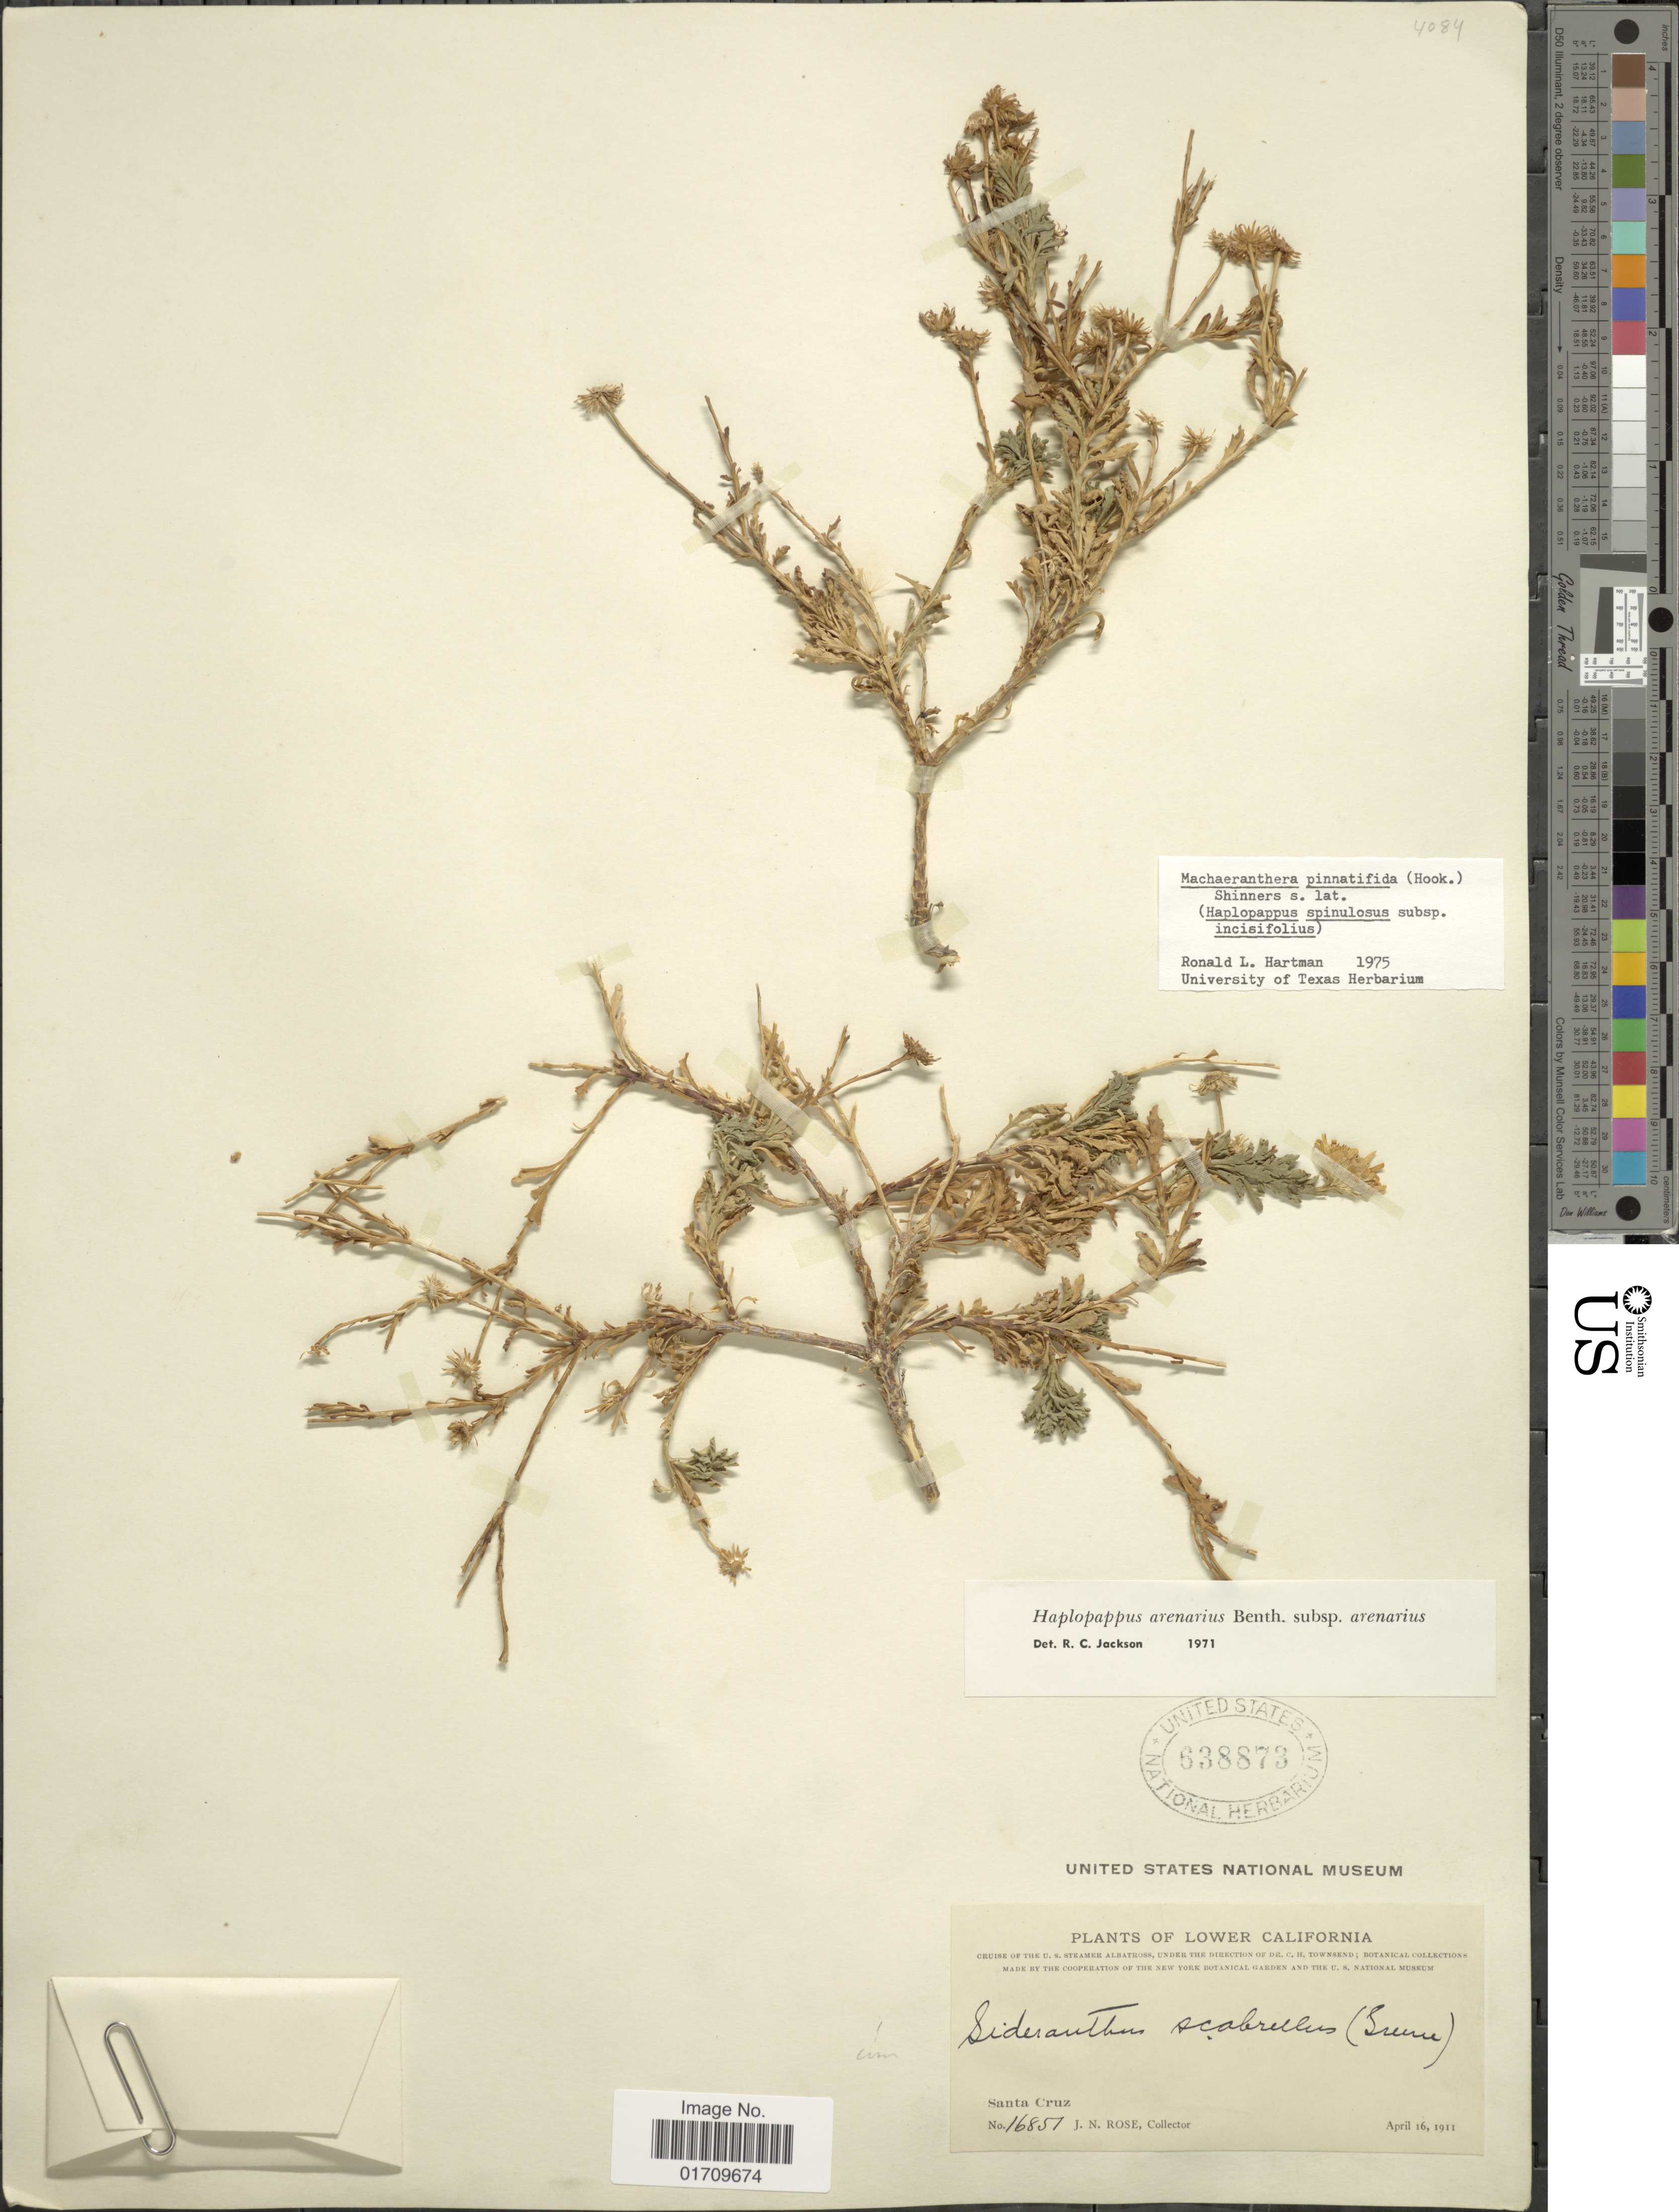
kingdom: Plantae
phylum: Tracheophyta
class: Magnoliopsida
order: Asterales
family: Asteraceae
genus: Machaeranthera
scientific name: Machaeranthera pinnatifida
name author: (Hook.) Shinners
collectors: J. N. Rose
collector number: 16851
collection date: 1911-04-16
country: Mexico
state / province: Baja California Sur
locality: Lower California, Santa Cruz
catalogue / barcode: US 638873